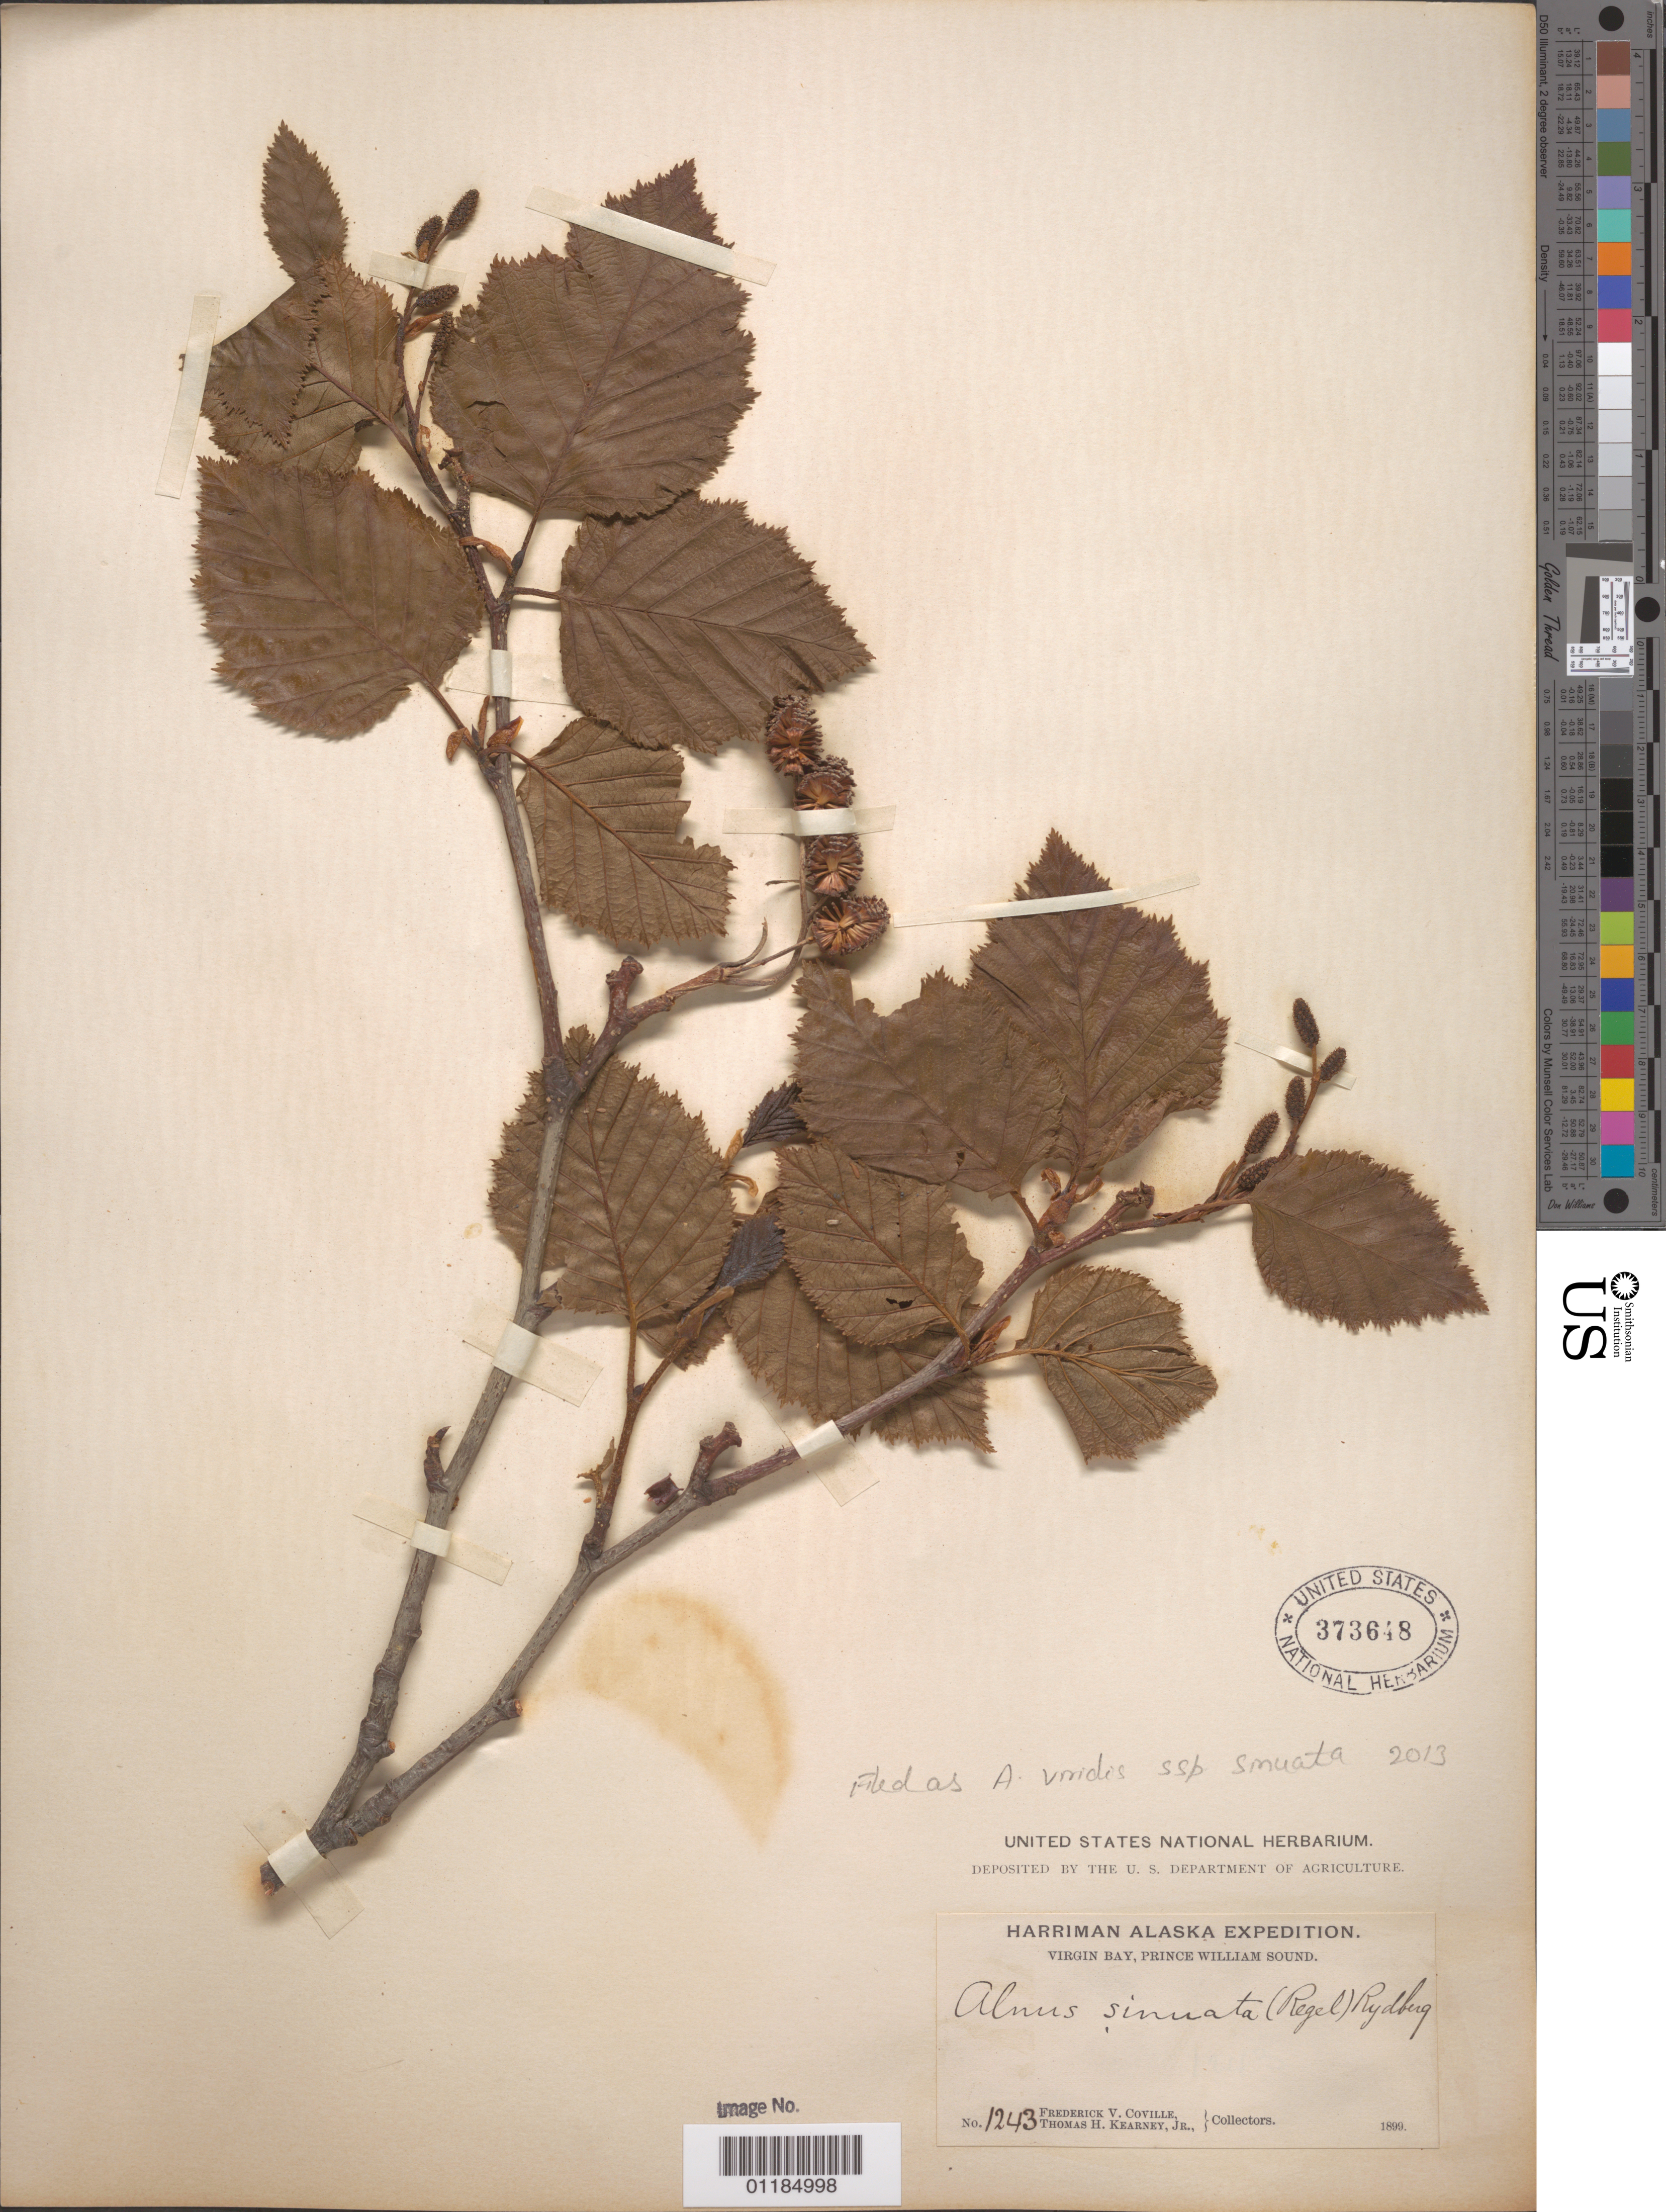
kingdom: Plantae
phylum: Tracheophyta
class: Magnoliopsida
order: Fagales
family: Betulaceae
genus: Alnus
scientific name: Alnus viridis subsp. sinuata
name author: Regel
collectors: F. V. Coville & T. H. Kearney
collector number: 1243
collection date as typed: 1899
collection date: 1899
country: United States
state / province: Alaska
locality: Virgin Bay, Prince William Sound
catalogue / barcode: US 373648